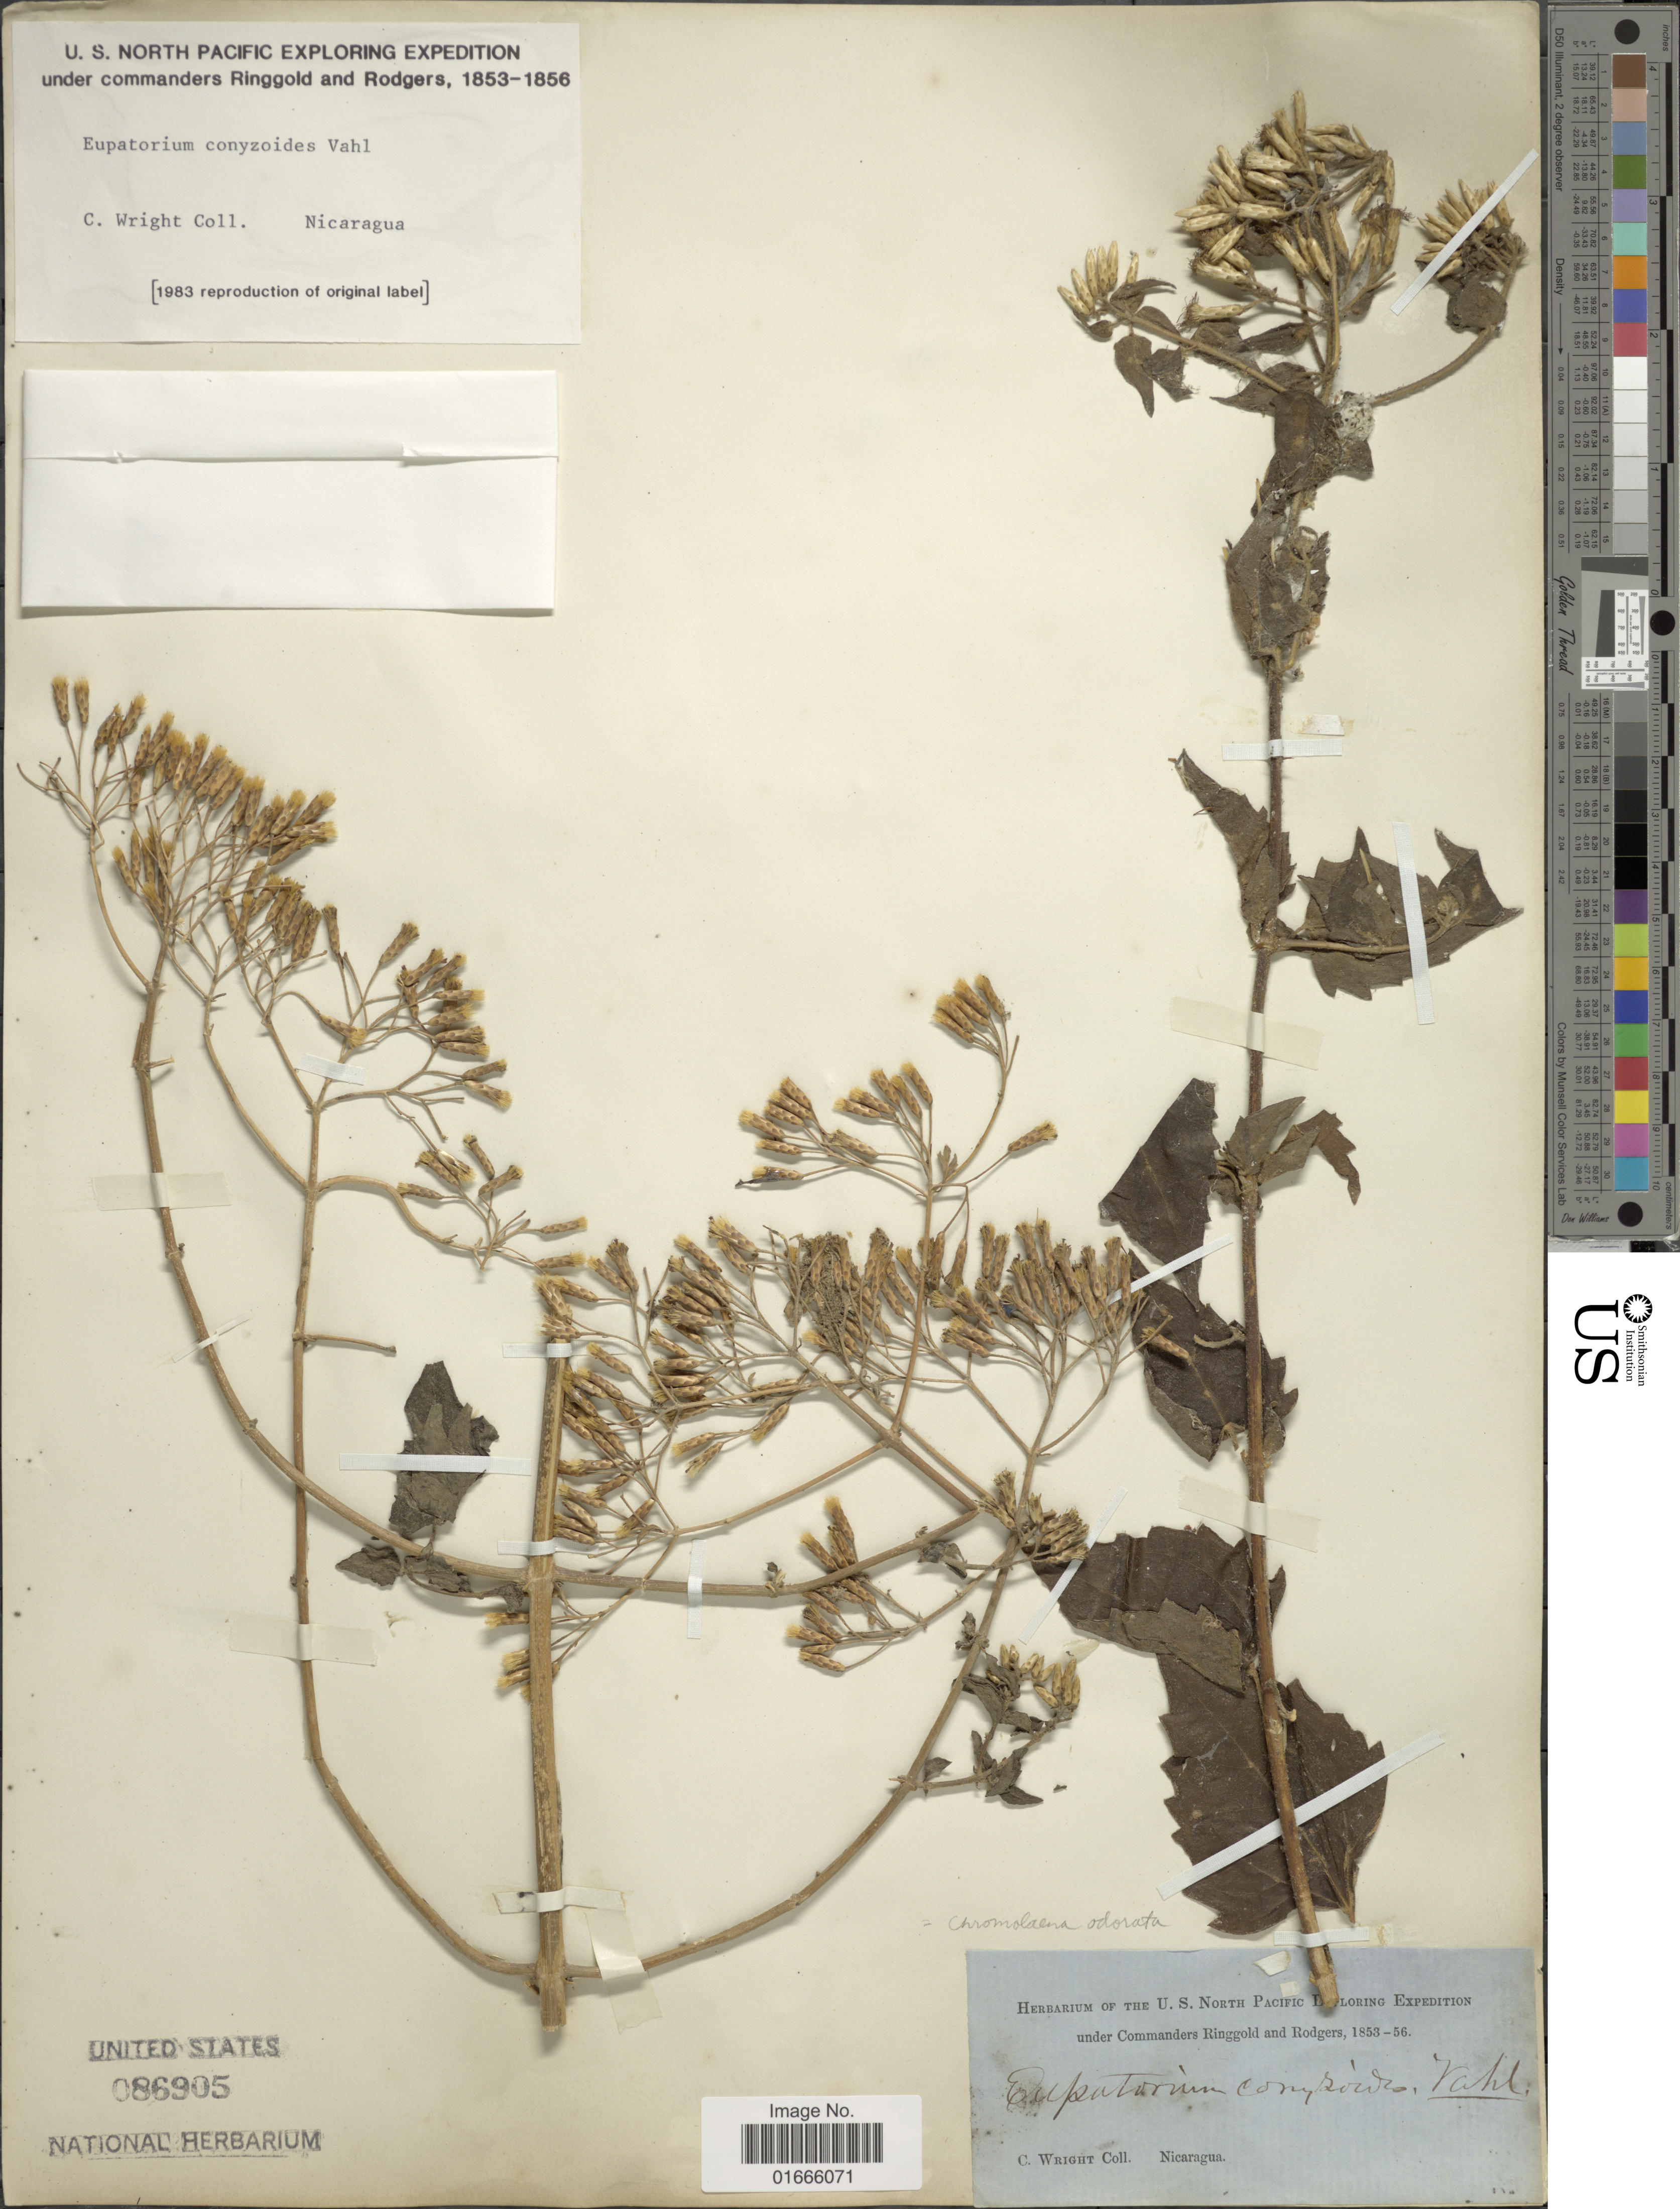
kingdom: Plantae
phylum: Tracheophyta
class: Magnoliopsida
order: Asterales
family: Asteraceae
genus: Chromolaena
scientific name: Chromolaena odorata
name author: (L.) R.M. King & H. Rob.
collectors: C. Wright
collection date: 1853/1856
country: Nicaragua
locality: Nicaragua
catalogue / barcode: US 86905